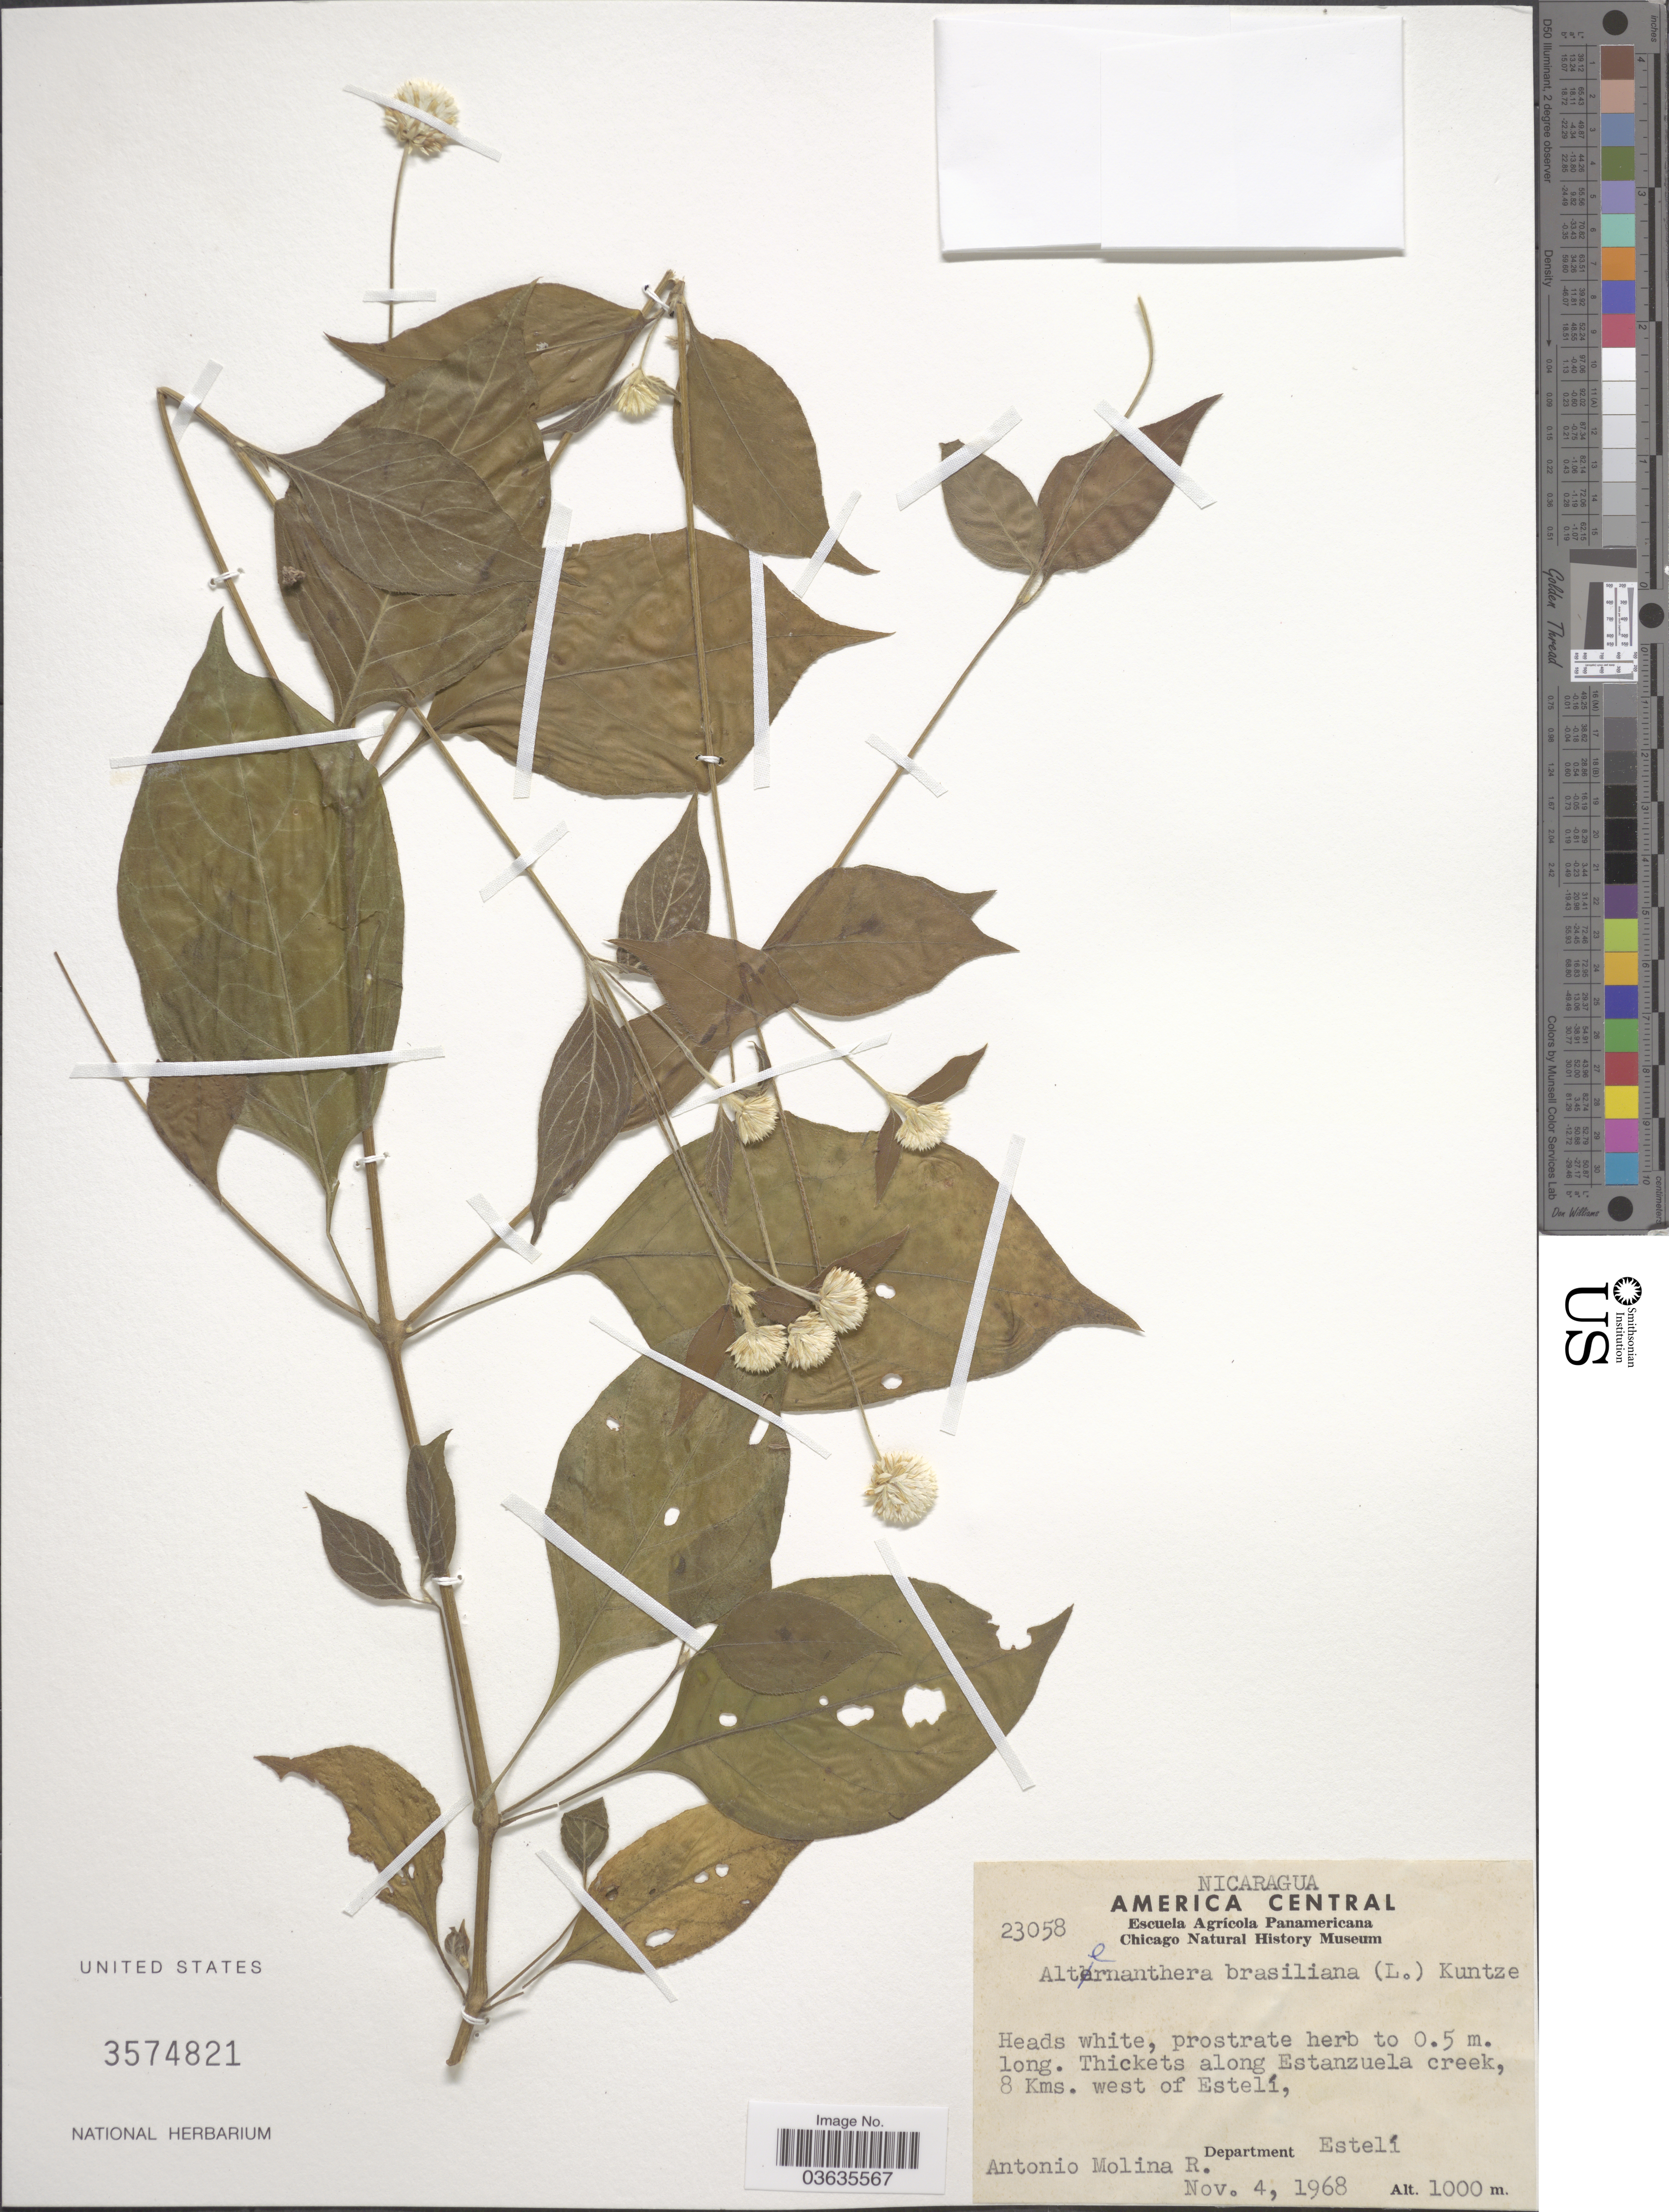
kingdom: Plantae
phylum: Tracheophyta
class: Magnoliopsida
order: Caryophyllales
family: Amaranthaceae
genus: Alternanthera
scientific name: Alternanthera brasiliana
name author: (L.) Kuntze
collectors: A. Molina R.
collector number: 23058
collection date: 1968-11-04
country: Nicaragua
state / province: Esteli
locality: Thickets along Estanzuela creek, 8 Kms. west of Estelí, Department Estelí.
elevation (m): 1000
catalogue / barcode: US 3574821